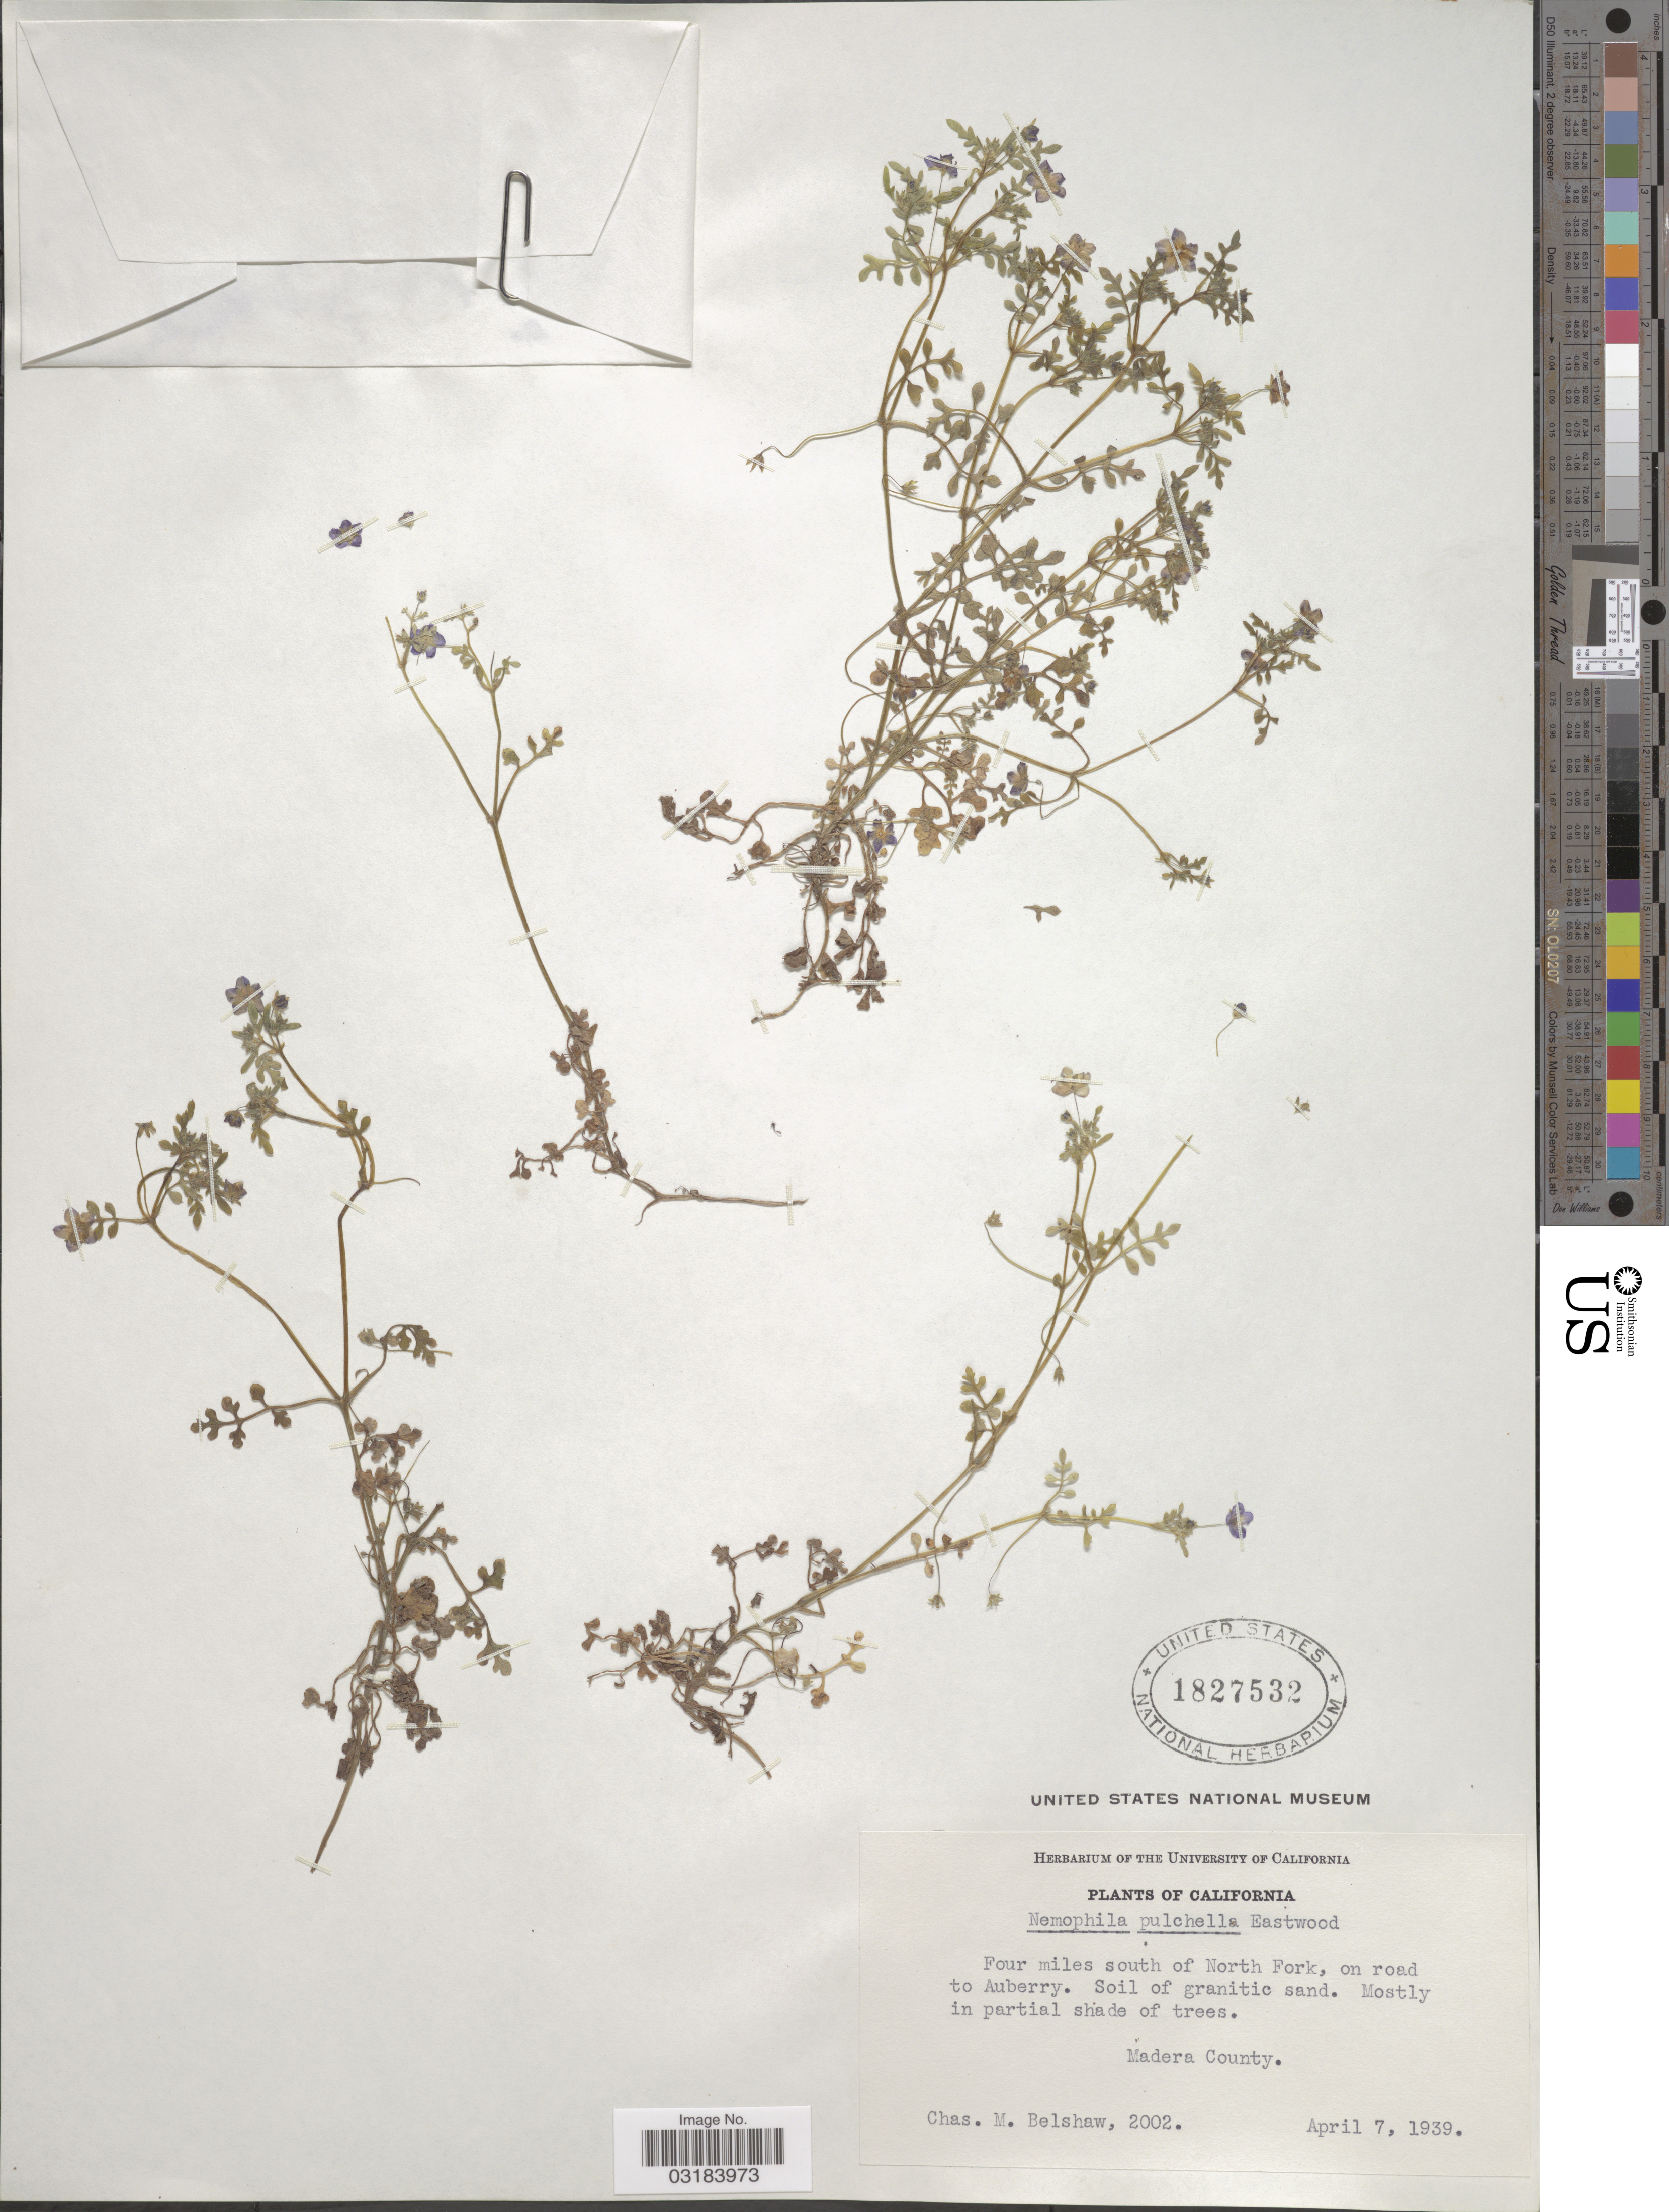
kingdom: Plantae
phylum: Tracheophyta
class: Magnoliopsida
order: Boraginales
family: Hydrophyllaceae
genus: Nemophila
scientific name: Nemophila pulchella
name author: Eastw.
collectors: C. Shaw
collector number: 2002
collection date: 1939-04-07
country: United States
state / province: California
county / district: Madera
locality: Four miles south of North Fork, on road to Auberry, Madera County.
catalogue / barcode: US 1827532